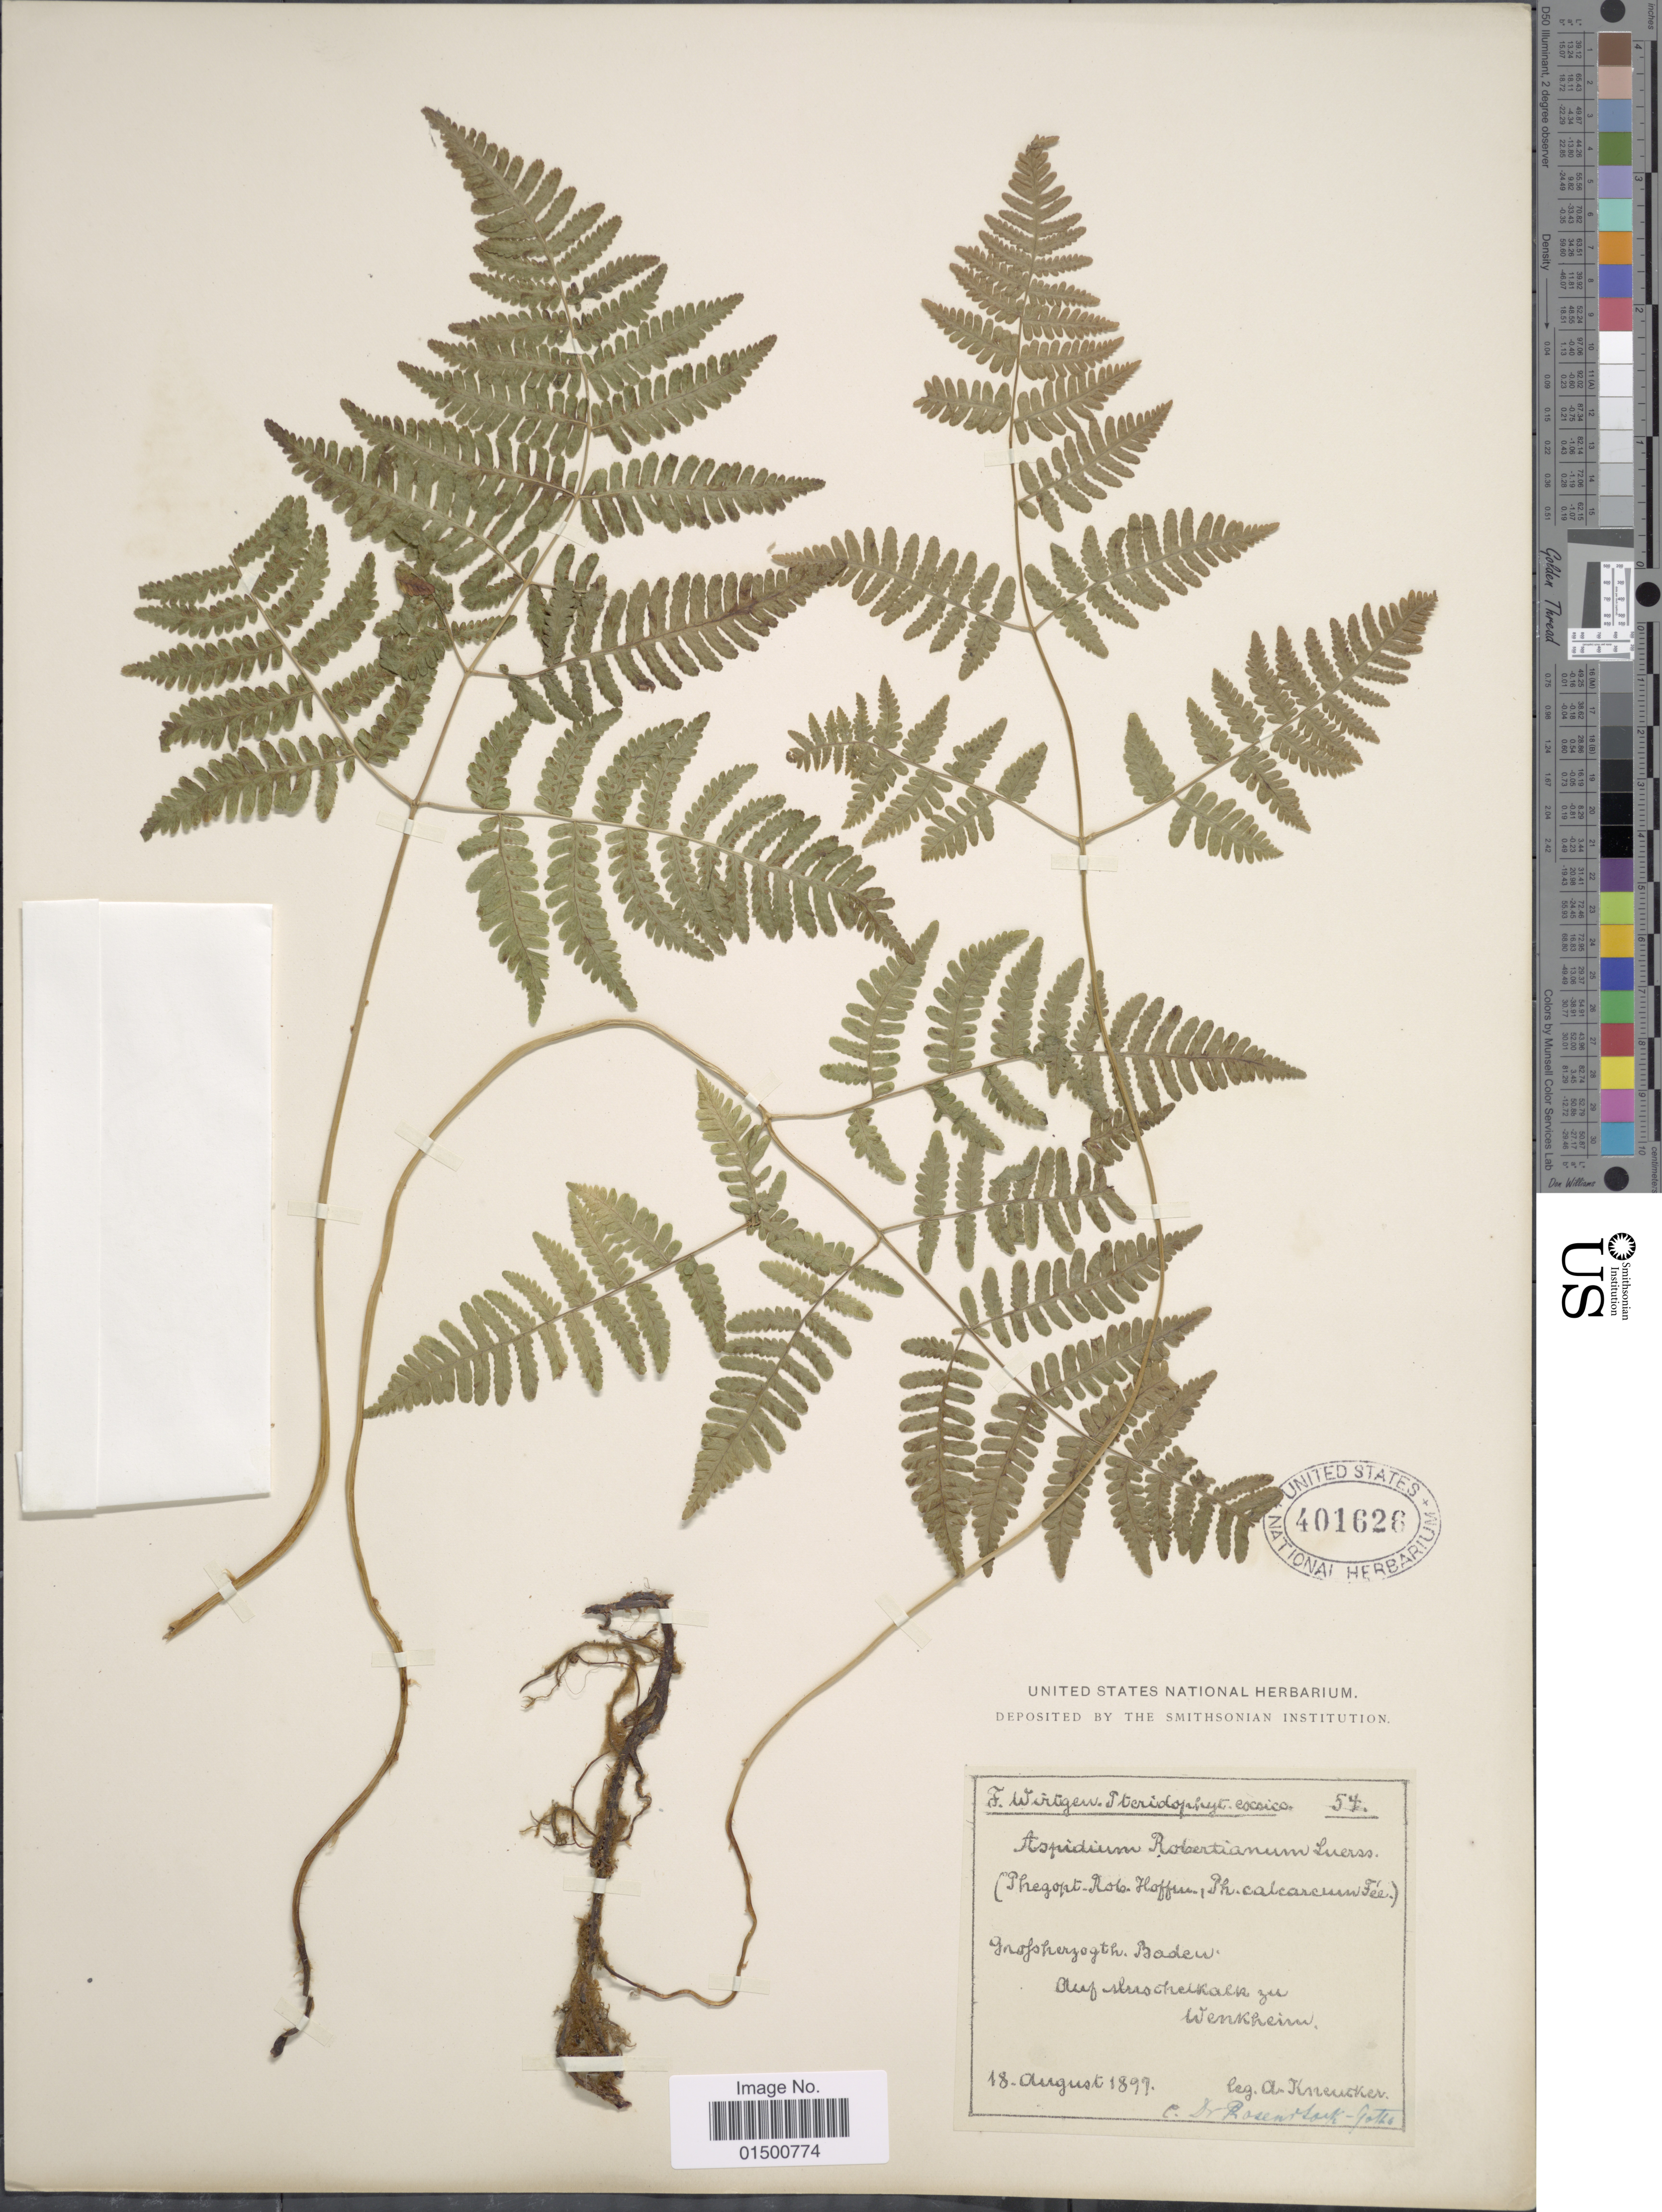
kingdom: Plantae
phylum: Tracheophyta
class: Polypodiopsida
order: Polypodiales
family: Cystopteridaceae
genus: Gymnocarpium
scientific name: Gymnocarpium robertianum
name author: (Hoffm.) Newman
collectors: A. Kneucker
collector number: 54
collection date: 1899-08-18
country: Germany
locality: Grofsherzoght Baden, auf Merschelkalk zu Wenkheim [interpreted]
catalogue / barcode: US 401626